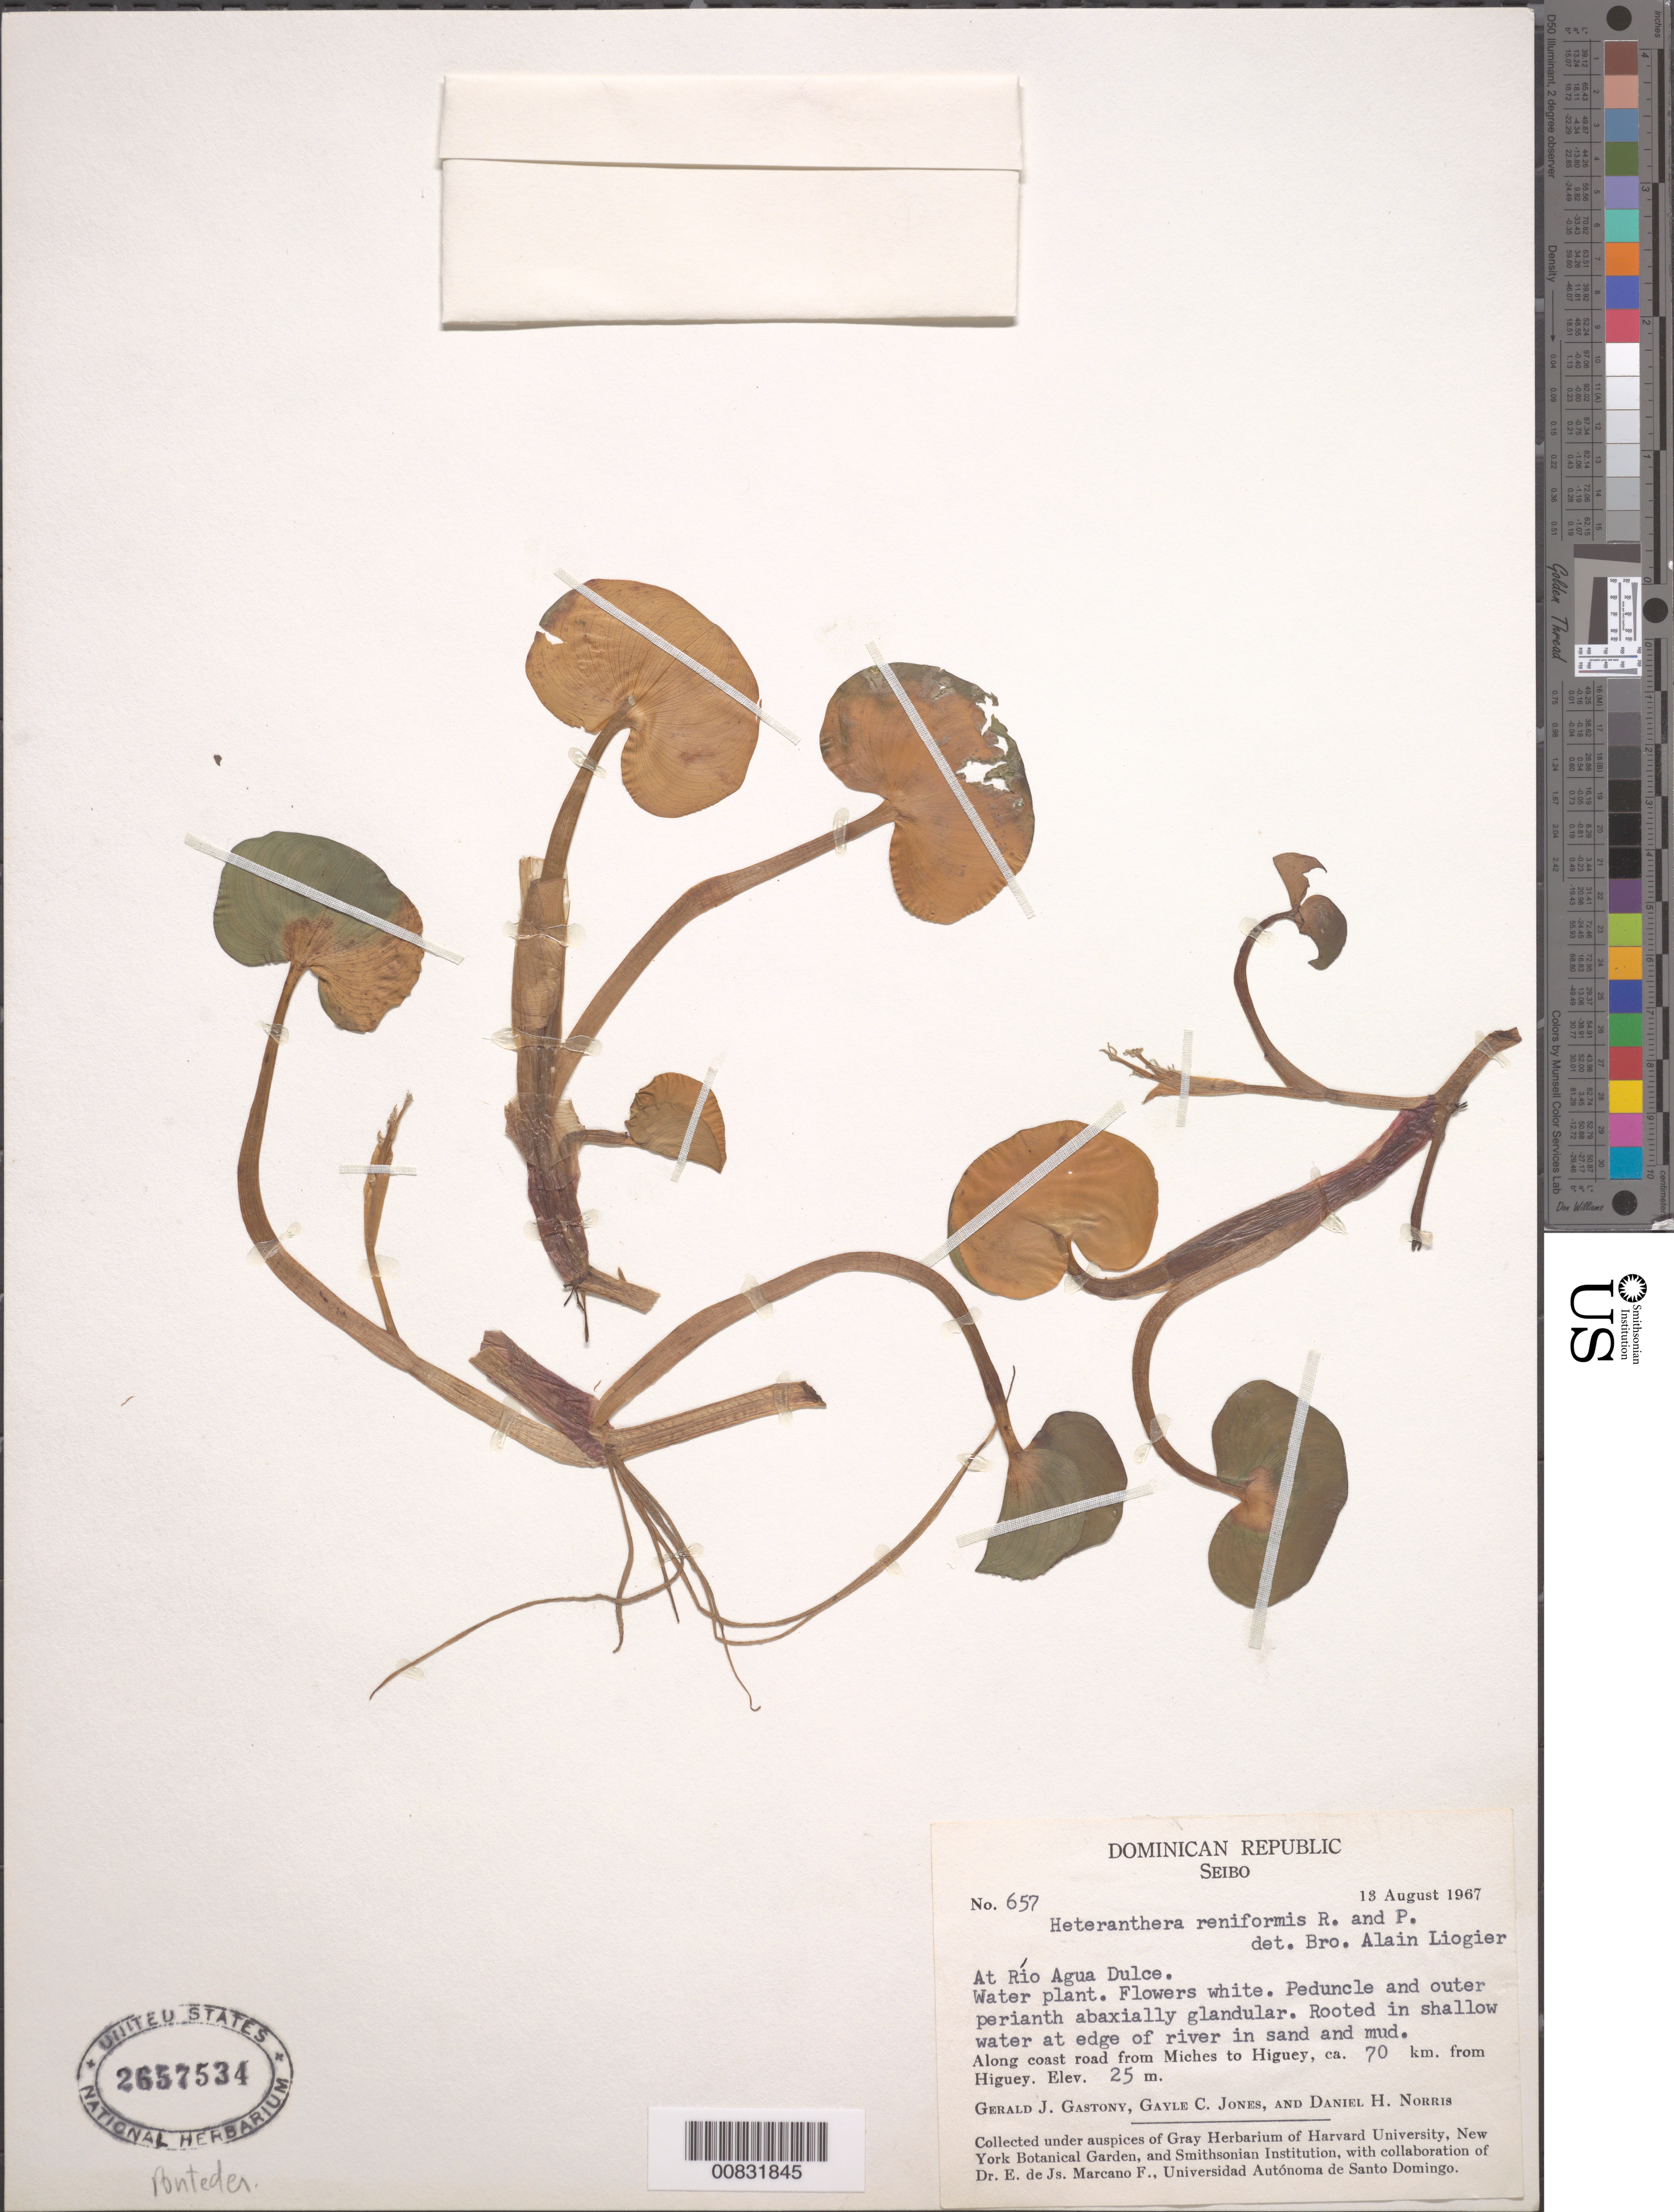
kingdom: Plantae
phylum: Tracheophyta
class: Liliopsida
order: Commelinales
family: Pontederiaceae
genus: Heteranthera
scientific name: Heteranthera reniformis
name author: Ruiz & Pav.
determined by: Liogier, Alain H.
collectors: G. Gastony, G. C. Jones & D. H. Norris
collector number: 657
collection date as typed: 13 Aug 1967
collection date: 1967-08-13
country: Dominican Republic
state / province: El Seibo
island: Hispaniola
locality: At Río Agua Dulce. Along coast road from Miches to Higüey, ca. 70 km. from Higüey.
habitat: Rooted in shallow water at edge of river in sand and mud.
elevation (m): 25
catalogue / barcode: US 2657534